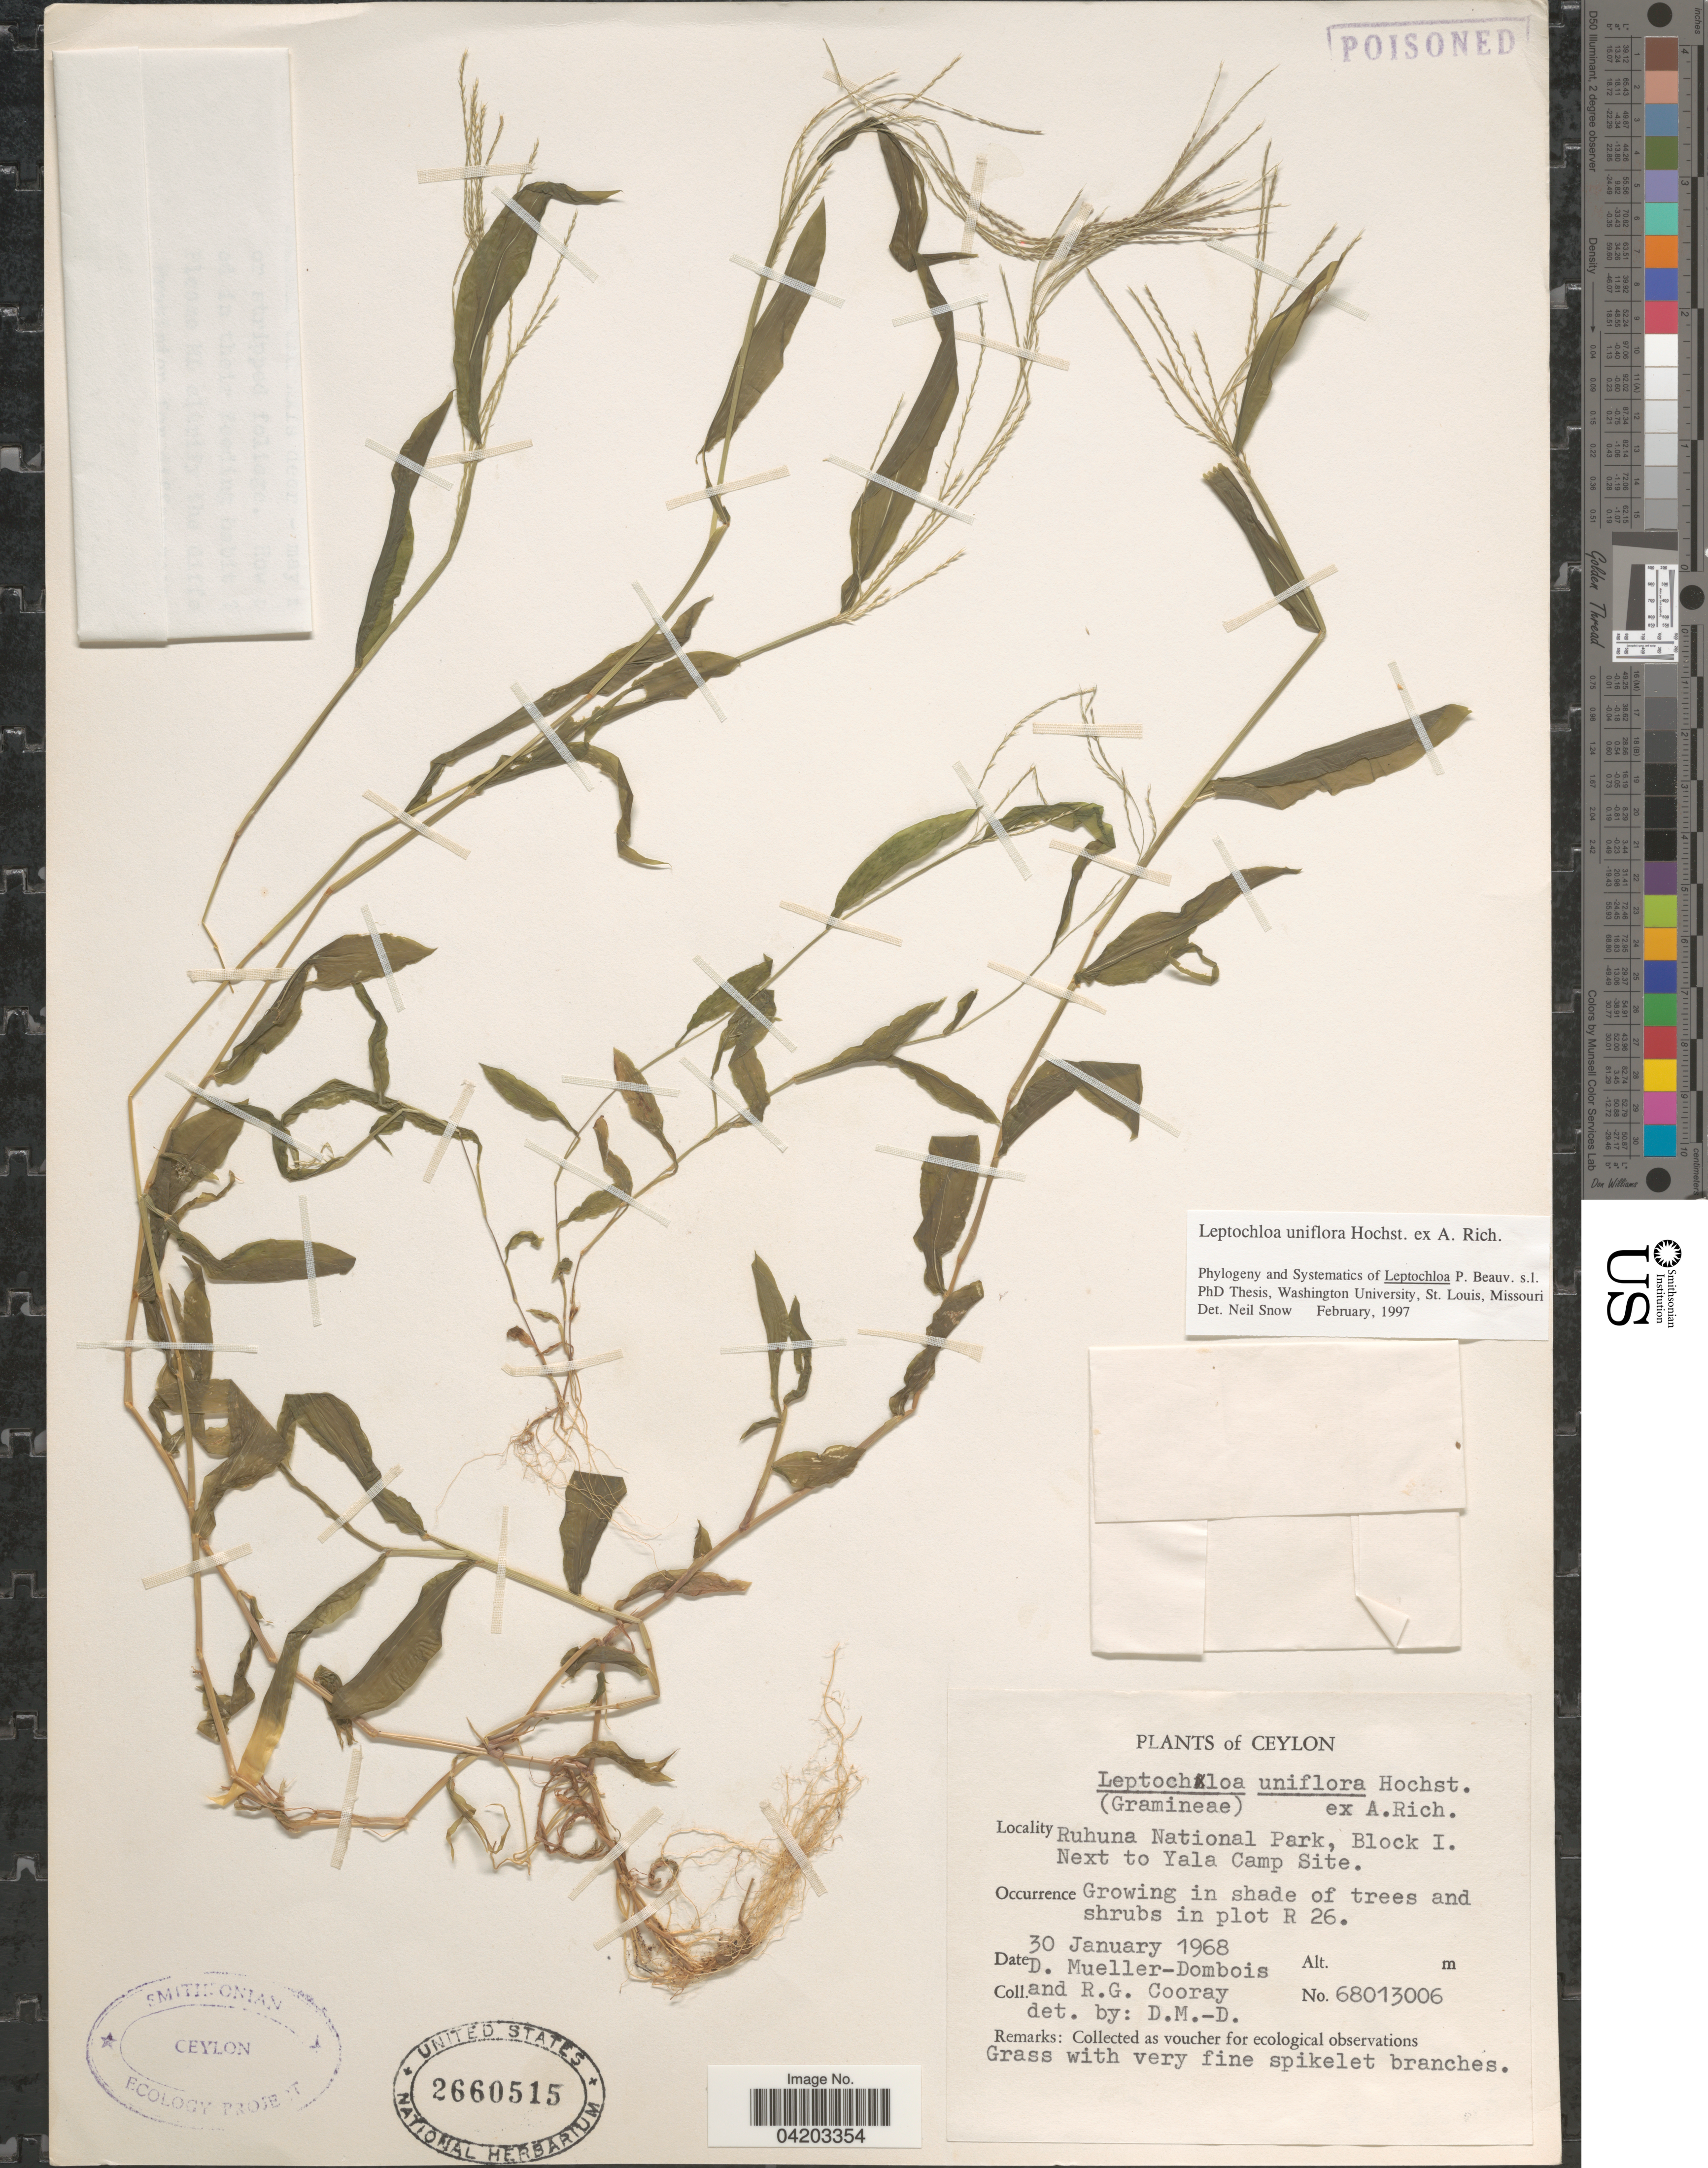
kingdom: Plantae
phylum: Tracheophyta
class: Liliopsida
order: Poales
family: Poaceae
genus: Trigonochloa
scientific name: Trigonochloa uniflora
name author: (Hochst. ex A. Rich.) P.M. Peterson & N. Snow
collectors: D. Mueller-Dombois & R. Cooray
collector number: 68013006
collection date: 1968-01-30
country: Sri Lanka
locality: Ceylon. Ruhuna National Park, Block I. Next to Yala Camp Site. Growing in shade of trees and shrubs in plot R 26.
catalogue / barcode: US 2660515